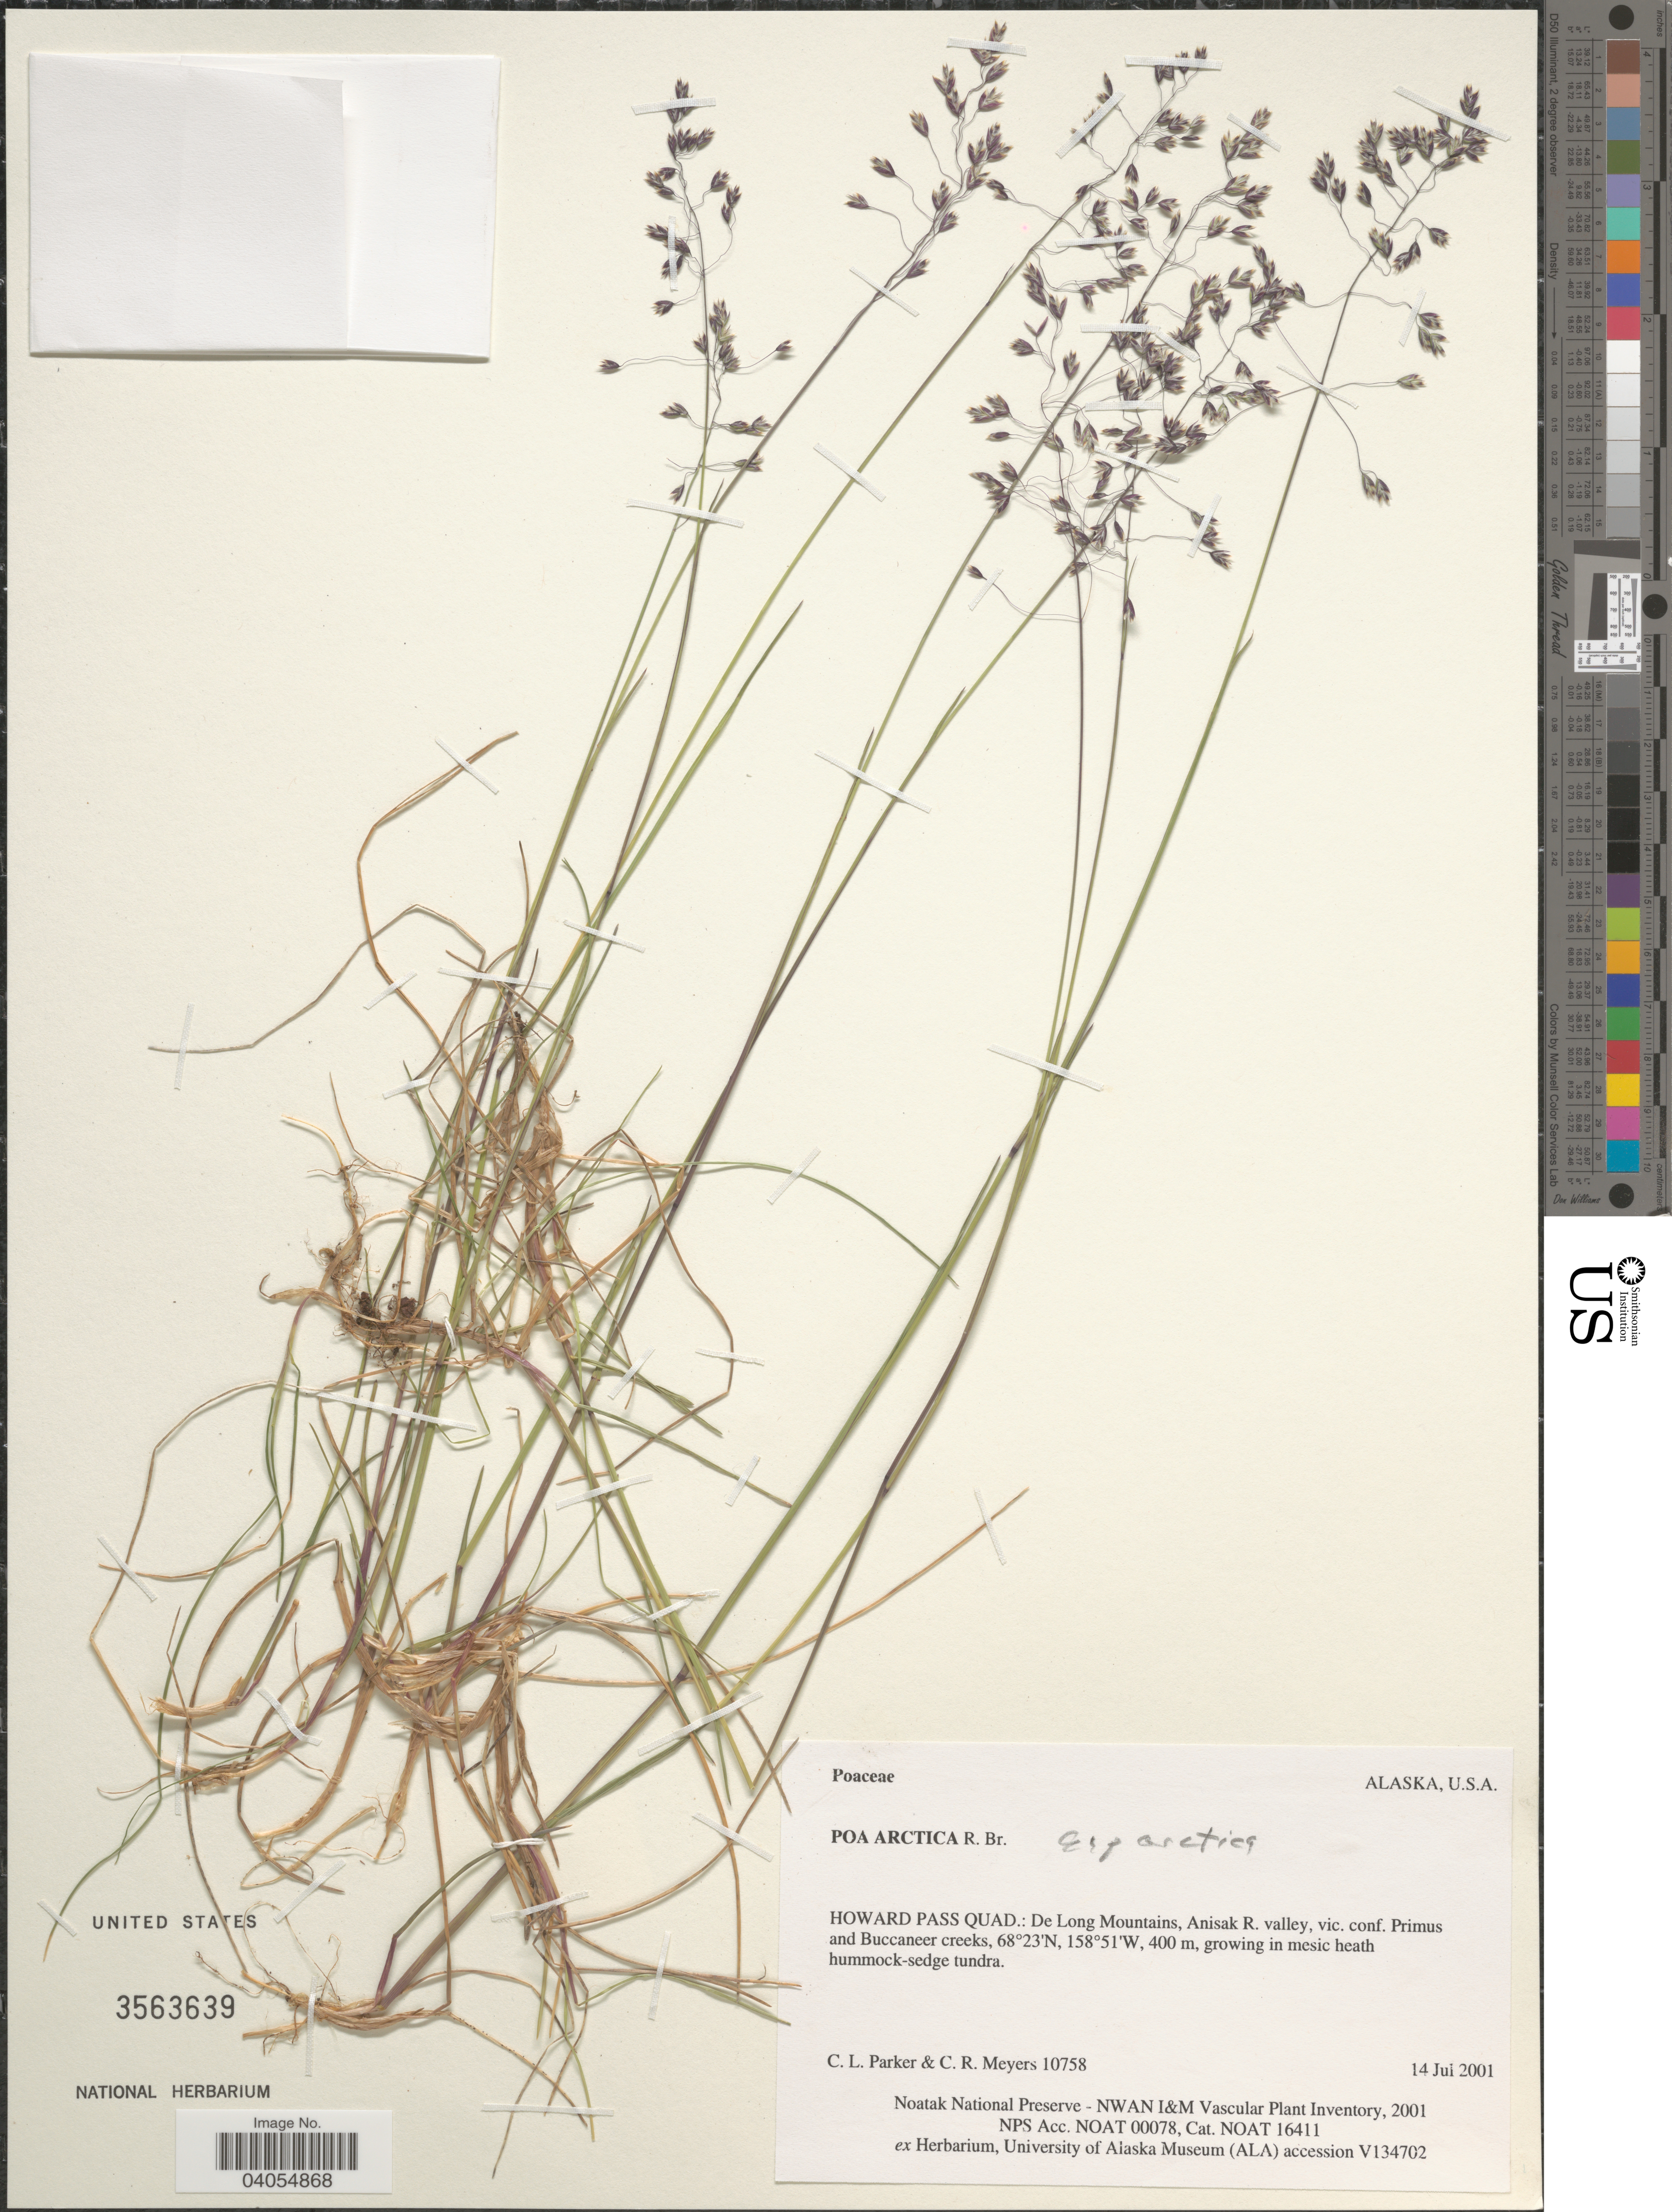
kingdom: Plantae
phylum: Tracheophyta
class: Liliopsida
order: Poales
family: Poaceae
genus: Poa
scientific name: Poa arctica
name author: R. Br.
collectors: C. L. Parker & C. Meyers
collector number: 10758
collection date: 2001-07-14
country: United States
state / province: Alaska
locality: Howard Pass Quad.: De Long Mountains, Anisak R. valley, vic. conf. primus and Buccaneer creeks.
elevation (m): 400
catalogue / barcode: US 3563639